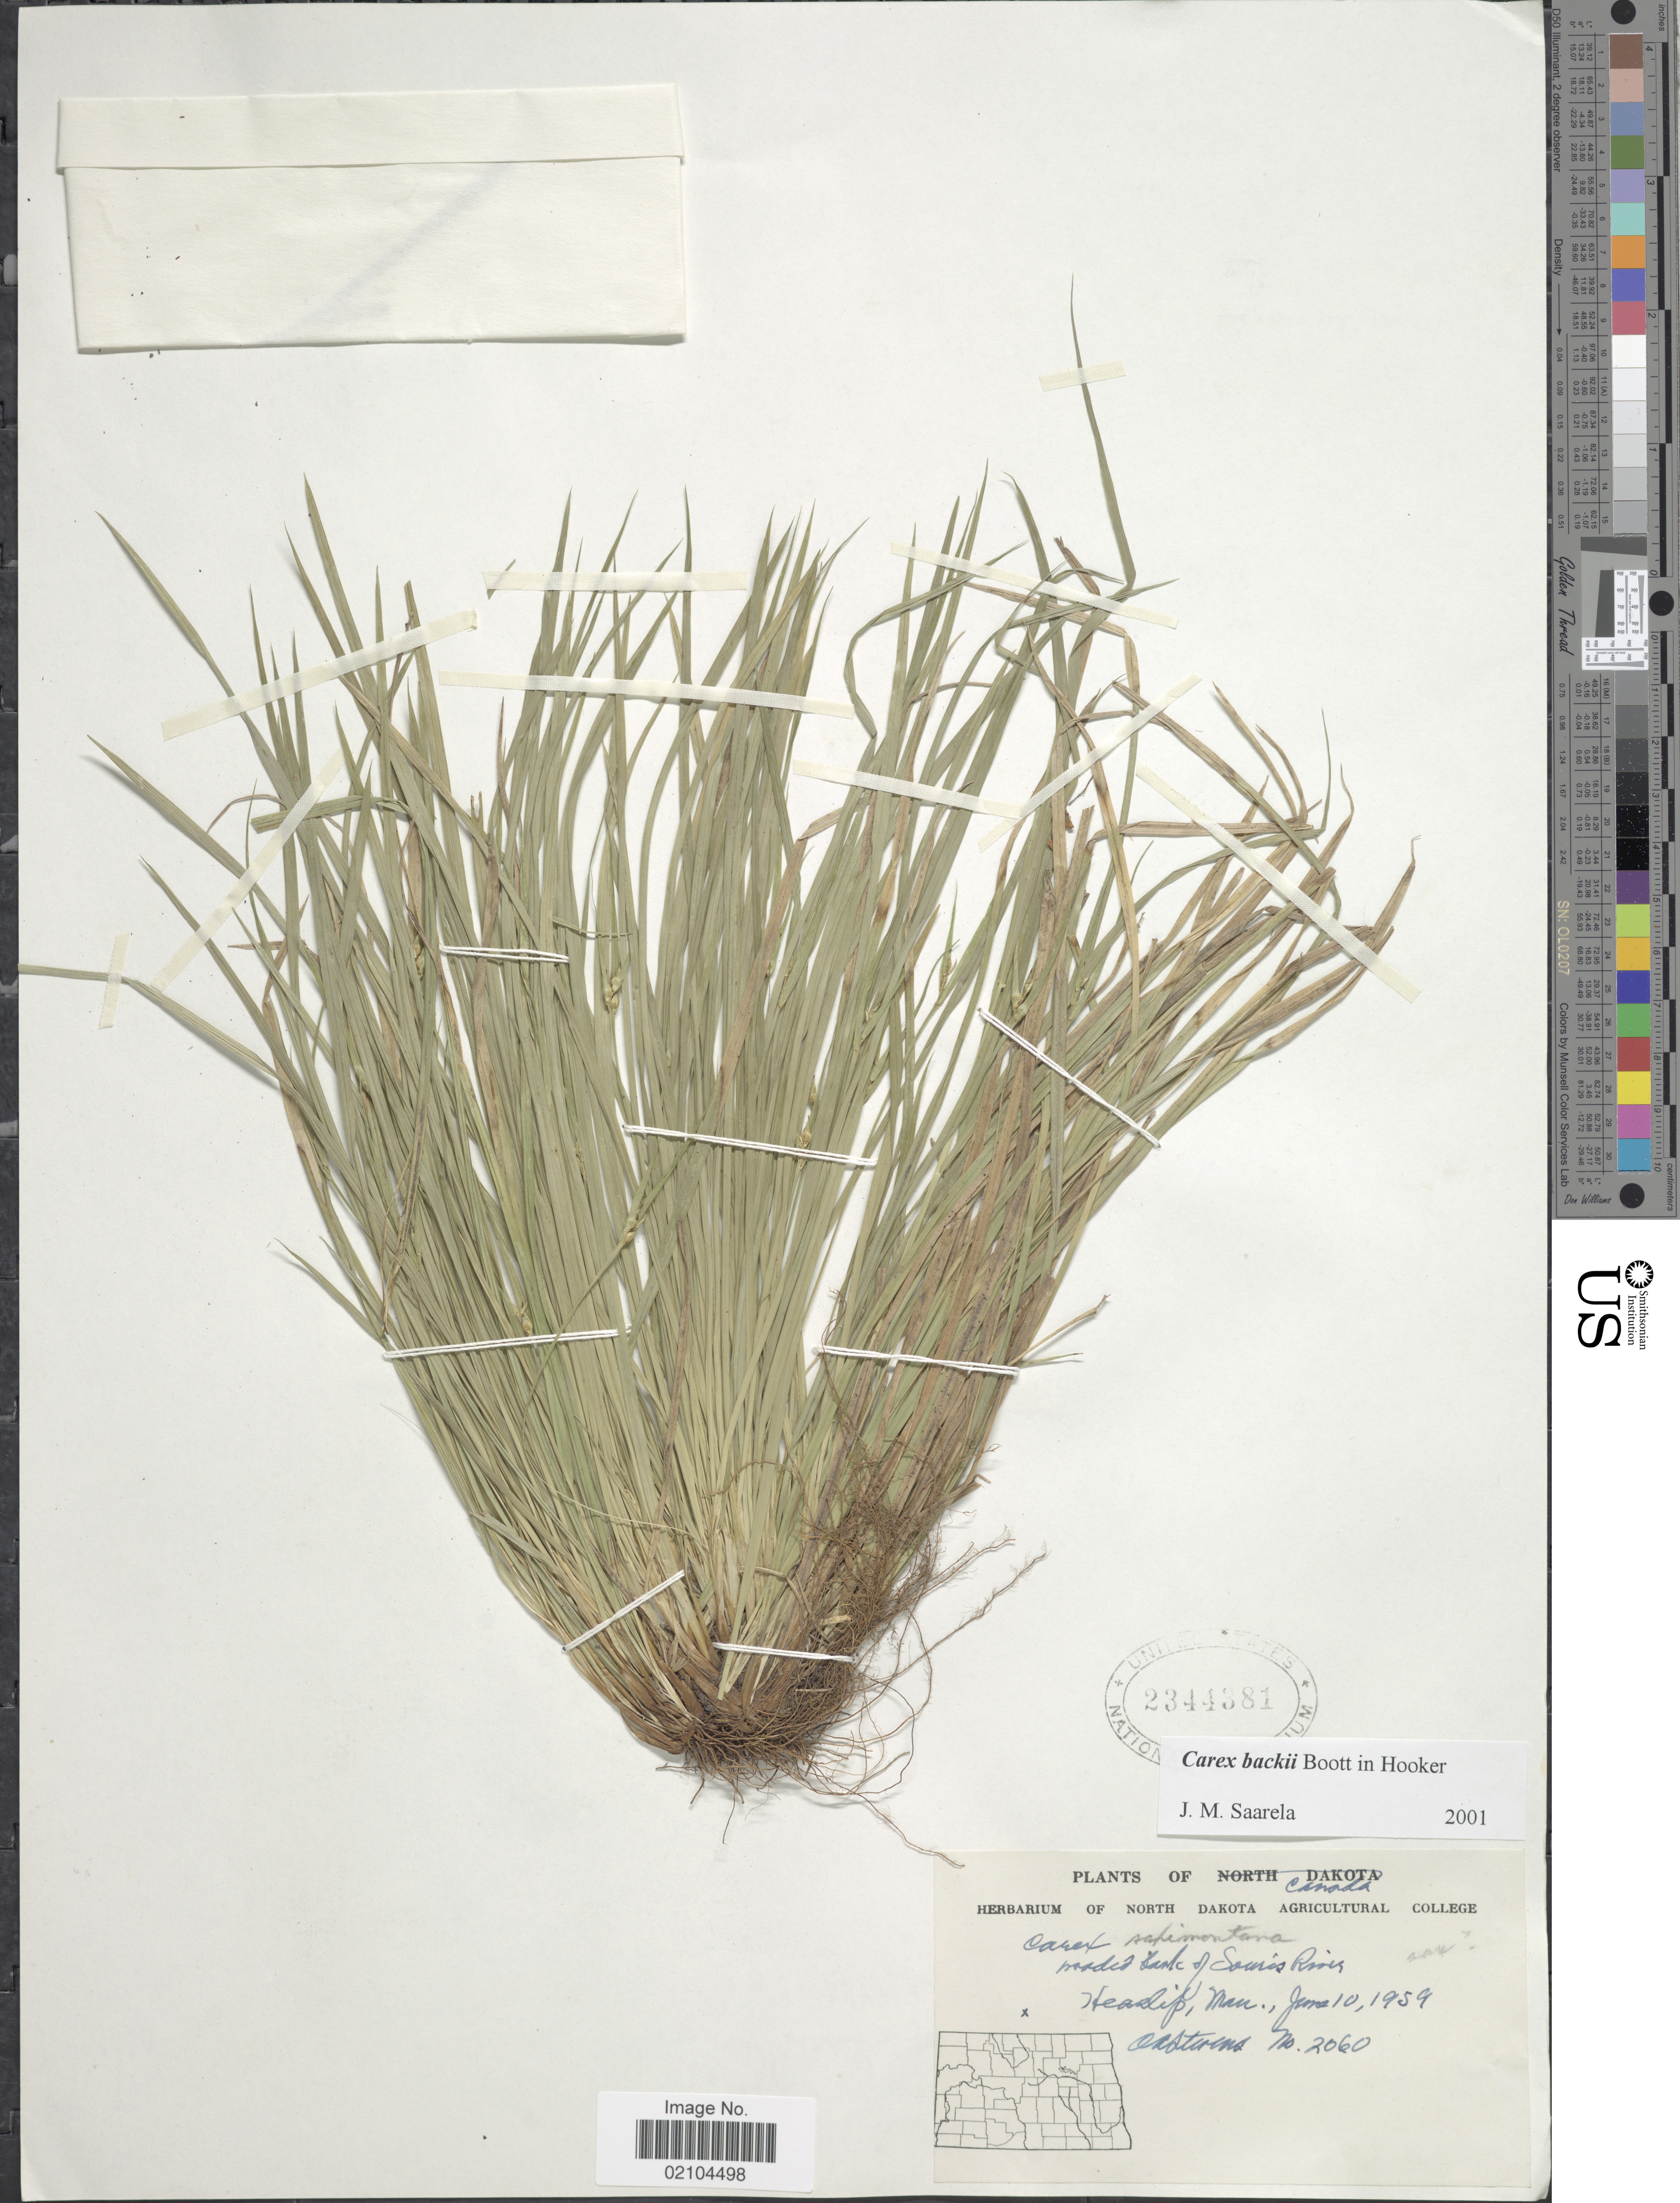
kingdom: Plantae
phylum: Tracheophyta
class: Liliopsida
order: Poales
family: Cyperaceae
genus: Carex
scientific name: Carex backii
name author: Boott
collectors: O. A. Stevens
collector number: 2060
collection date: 1959-06-10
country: Canada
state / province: Manitoba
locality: Wooded bank of Souris River, Heaslip.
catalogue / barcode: US 2344381